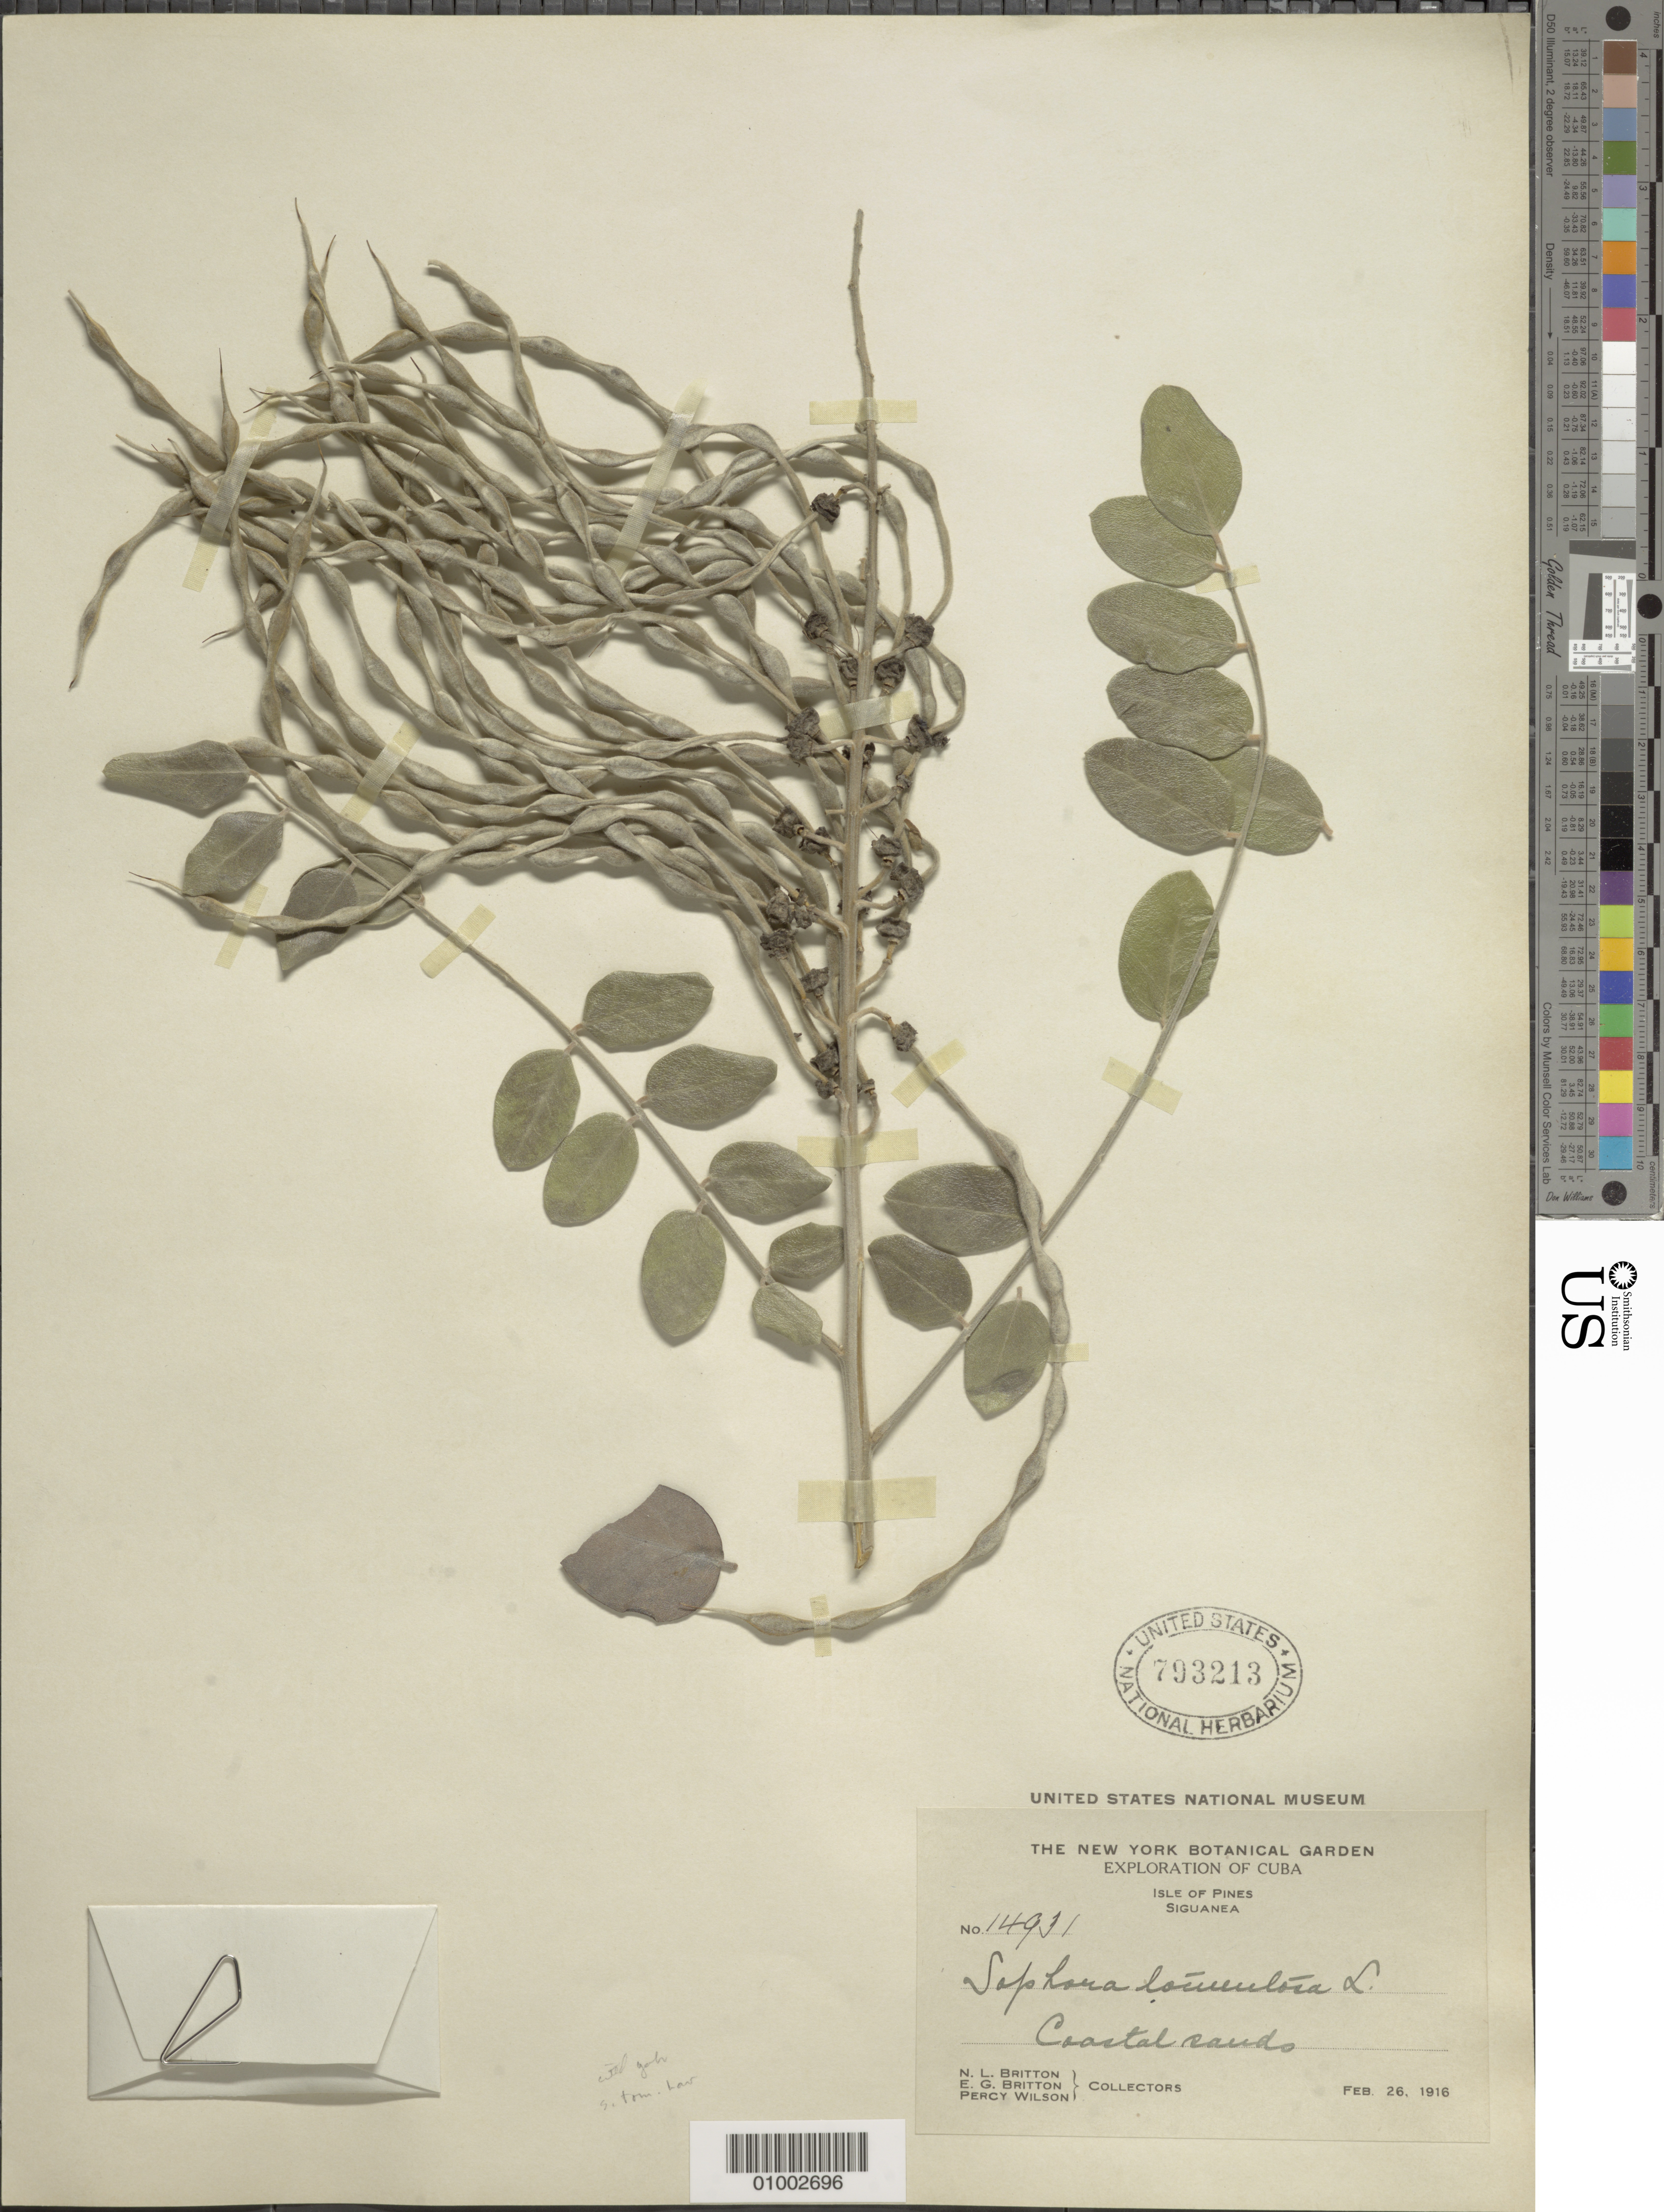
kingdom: Plantae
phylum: Tracheophyta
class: Magnoliopsida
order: Fabales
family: Fabaceae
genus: Sophora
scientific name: Sophora tomentosa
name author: L.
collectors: N. Britton, E. G. Britton & P. Wilson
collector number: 14931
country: Cuba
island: Isla de la Juventud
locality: Coastal sands, Isle of Pines, Siguanea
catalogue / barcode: US 793213